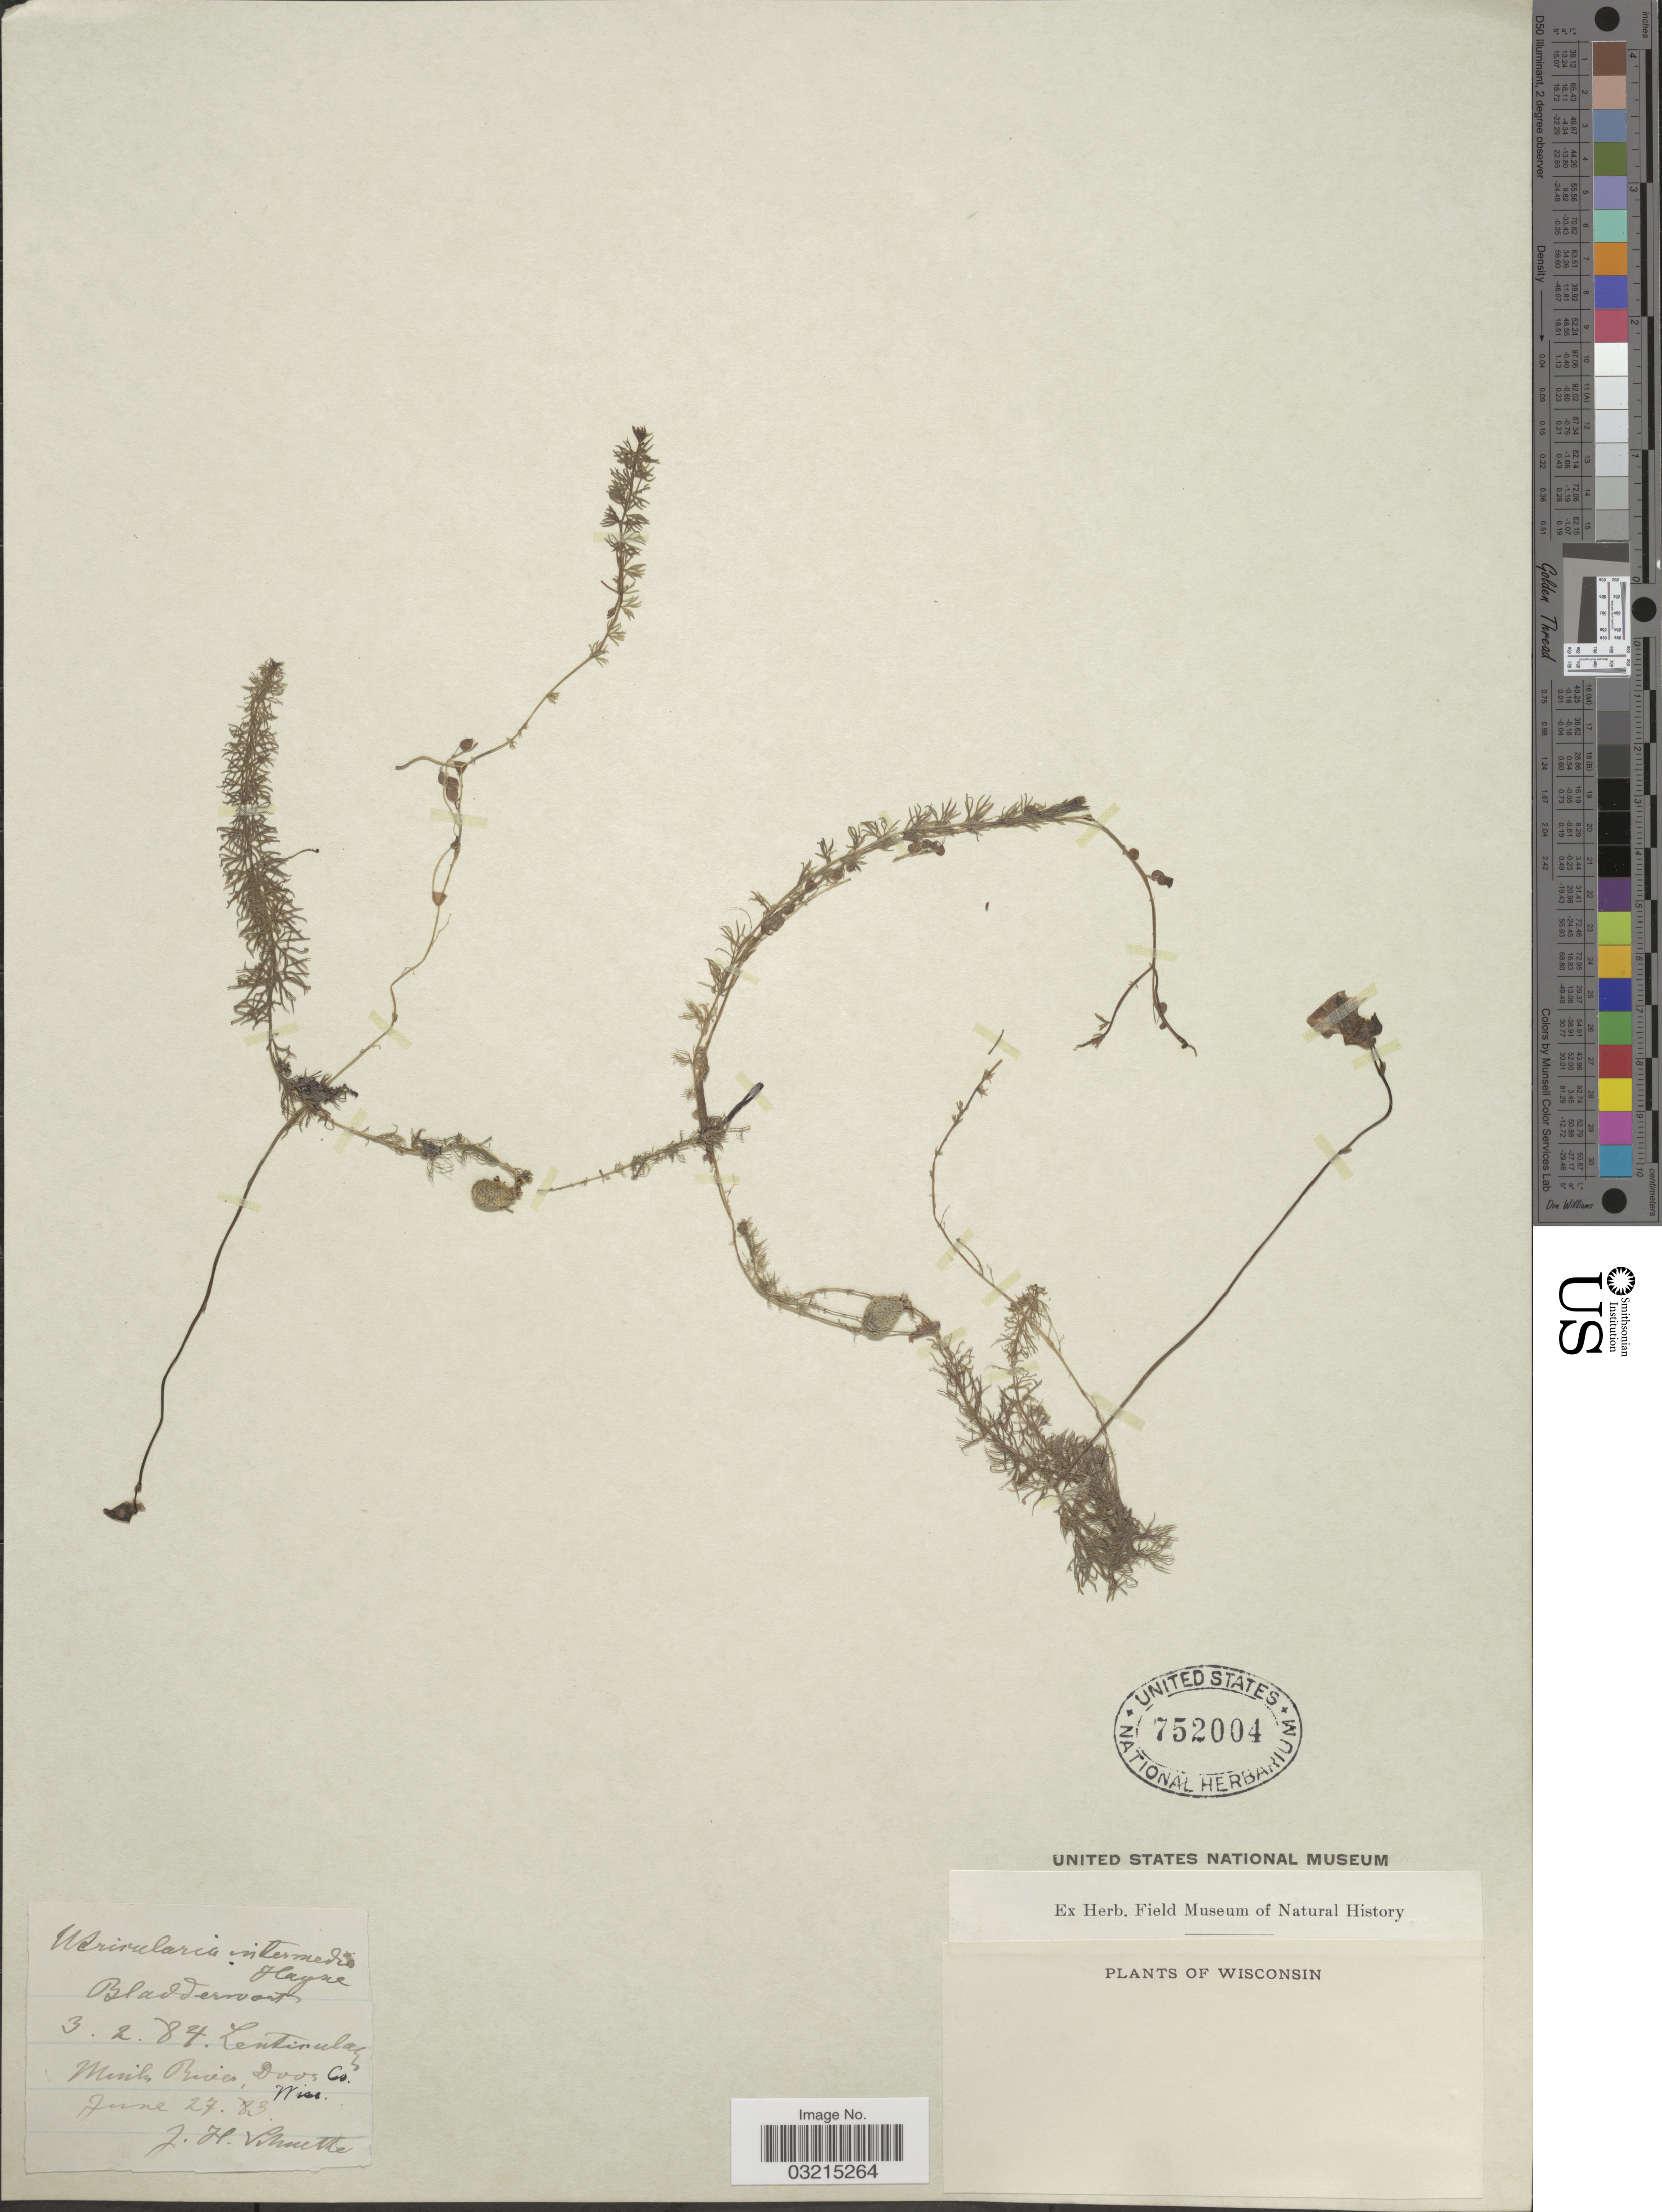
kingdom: Plantae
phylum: Tracheophyta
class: Magnoliopsida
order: Lamiales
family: Lentibulariaceae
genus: Utricularia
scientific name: Utricularia intermedia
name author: Hayne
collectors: J. Vincette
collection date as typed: Transcribed d/m/y: 27/6/83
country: United States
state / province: Wisconsin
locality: Mink River, Door Co.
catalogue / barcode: US 752004